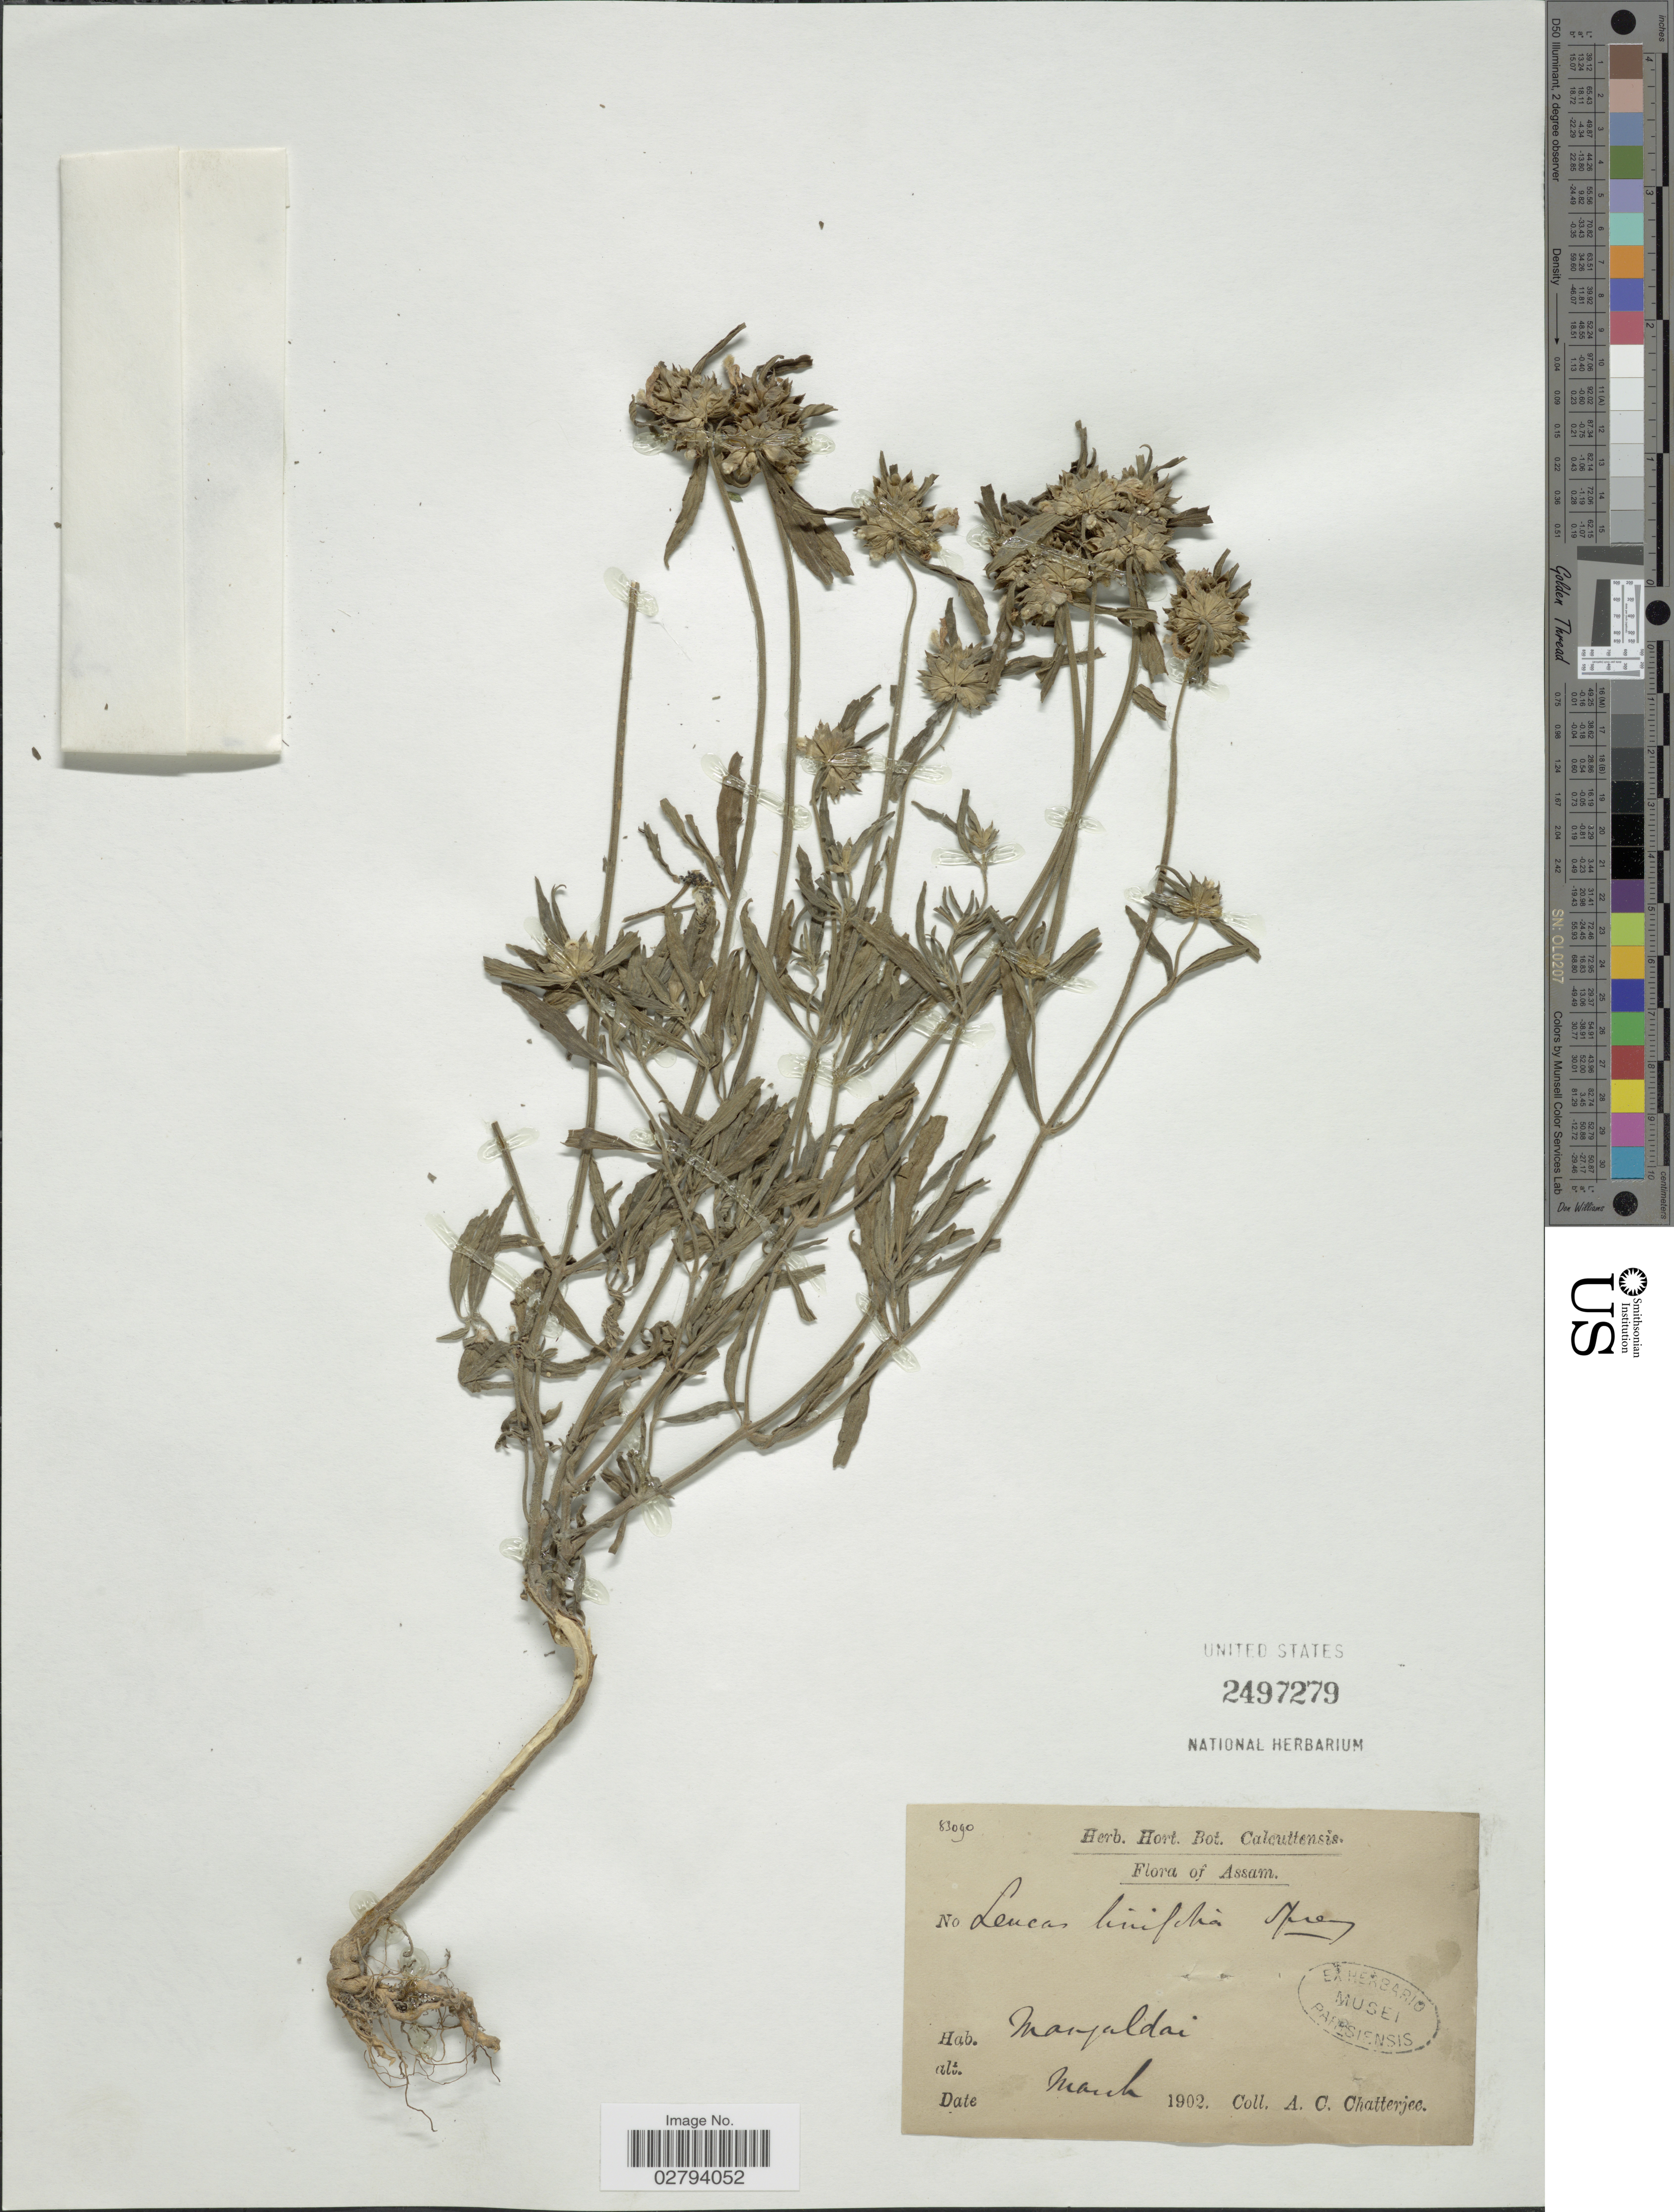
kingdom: Plantae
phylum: Tracheophyta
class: Magnoliopsida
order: Lamiales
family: Lamiaceae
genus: Leucas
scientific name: Leucas linifolia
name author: (A. Roth) Spreng.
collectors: A. Chatterjee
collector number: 83090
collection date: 1902-03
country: India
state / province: Assam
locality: Assam, Mangaldai.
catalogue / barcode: US 2497279